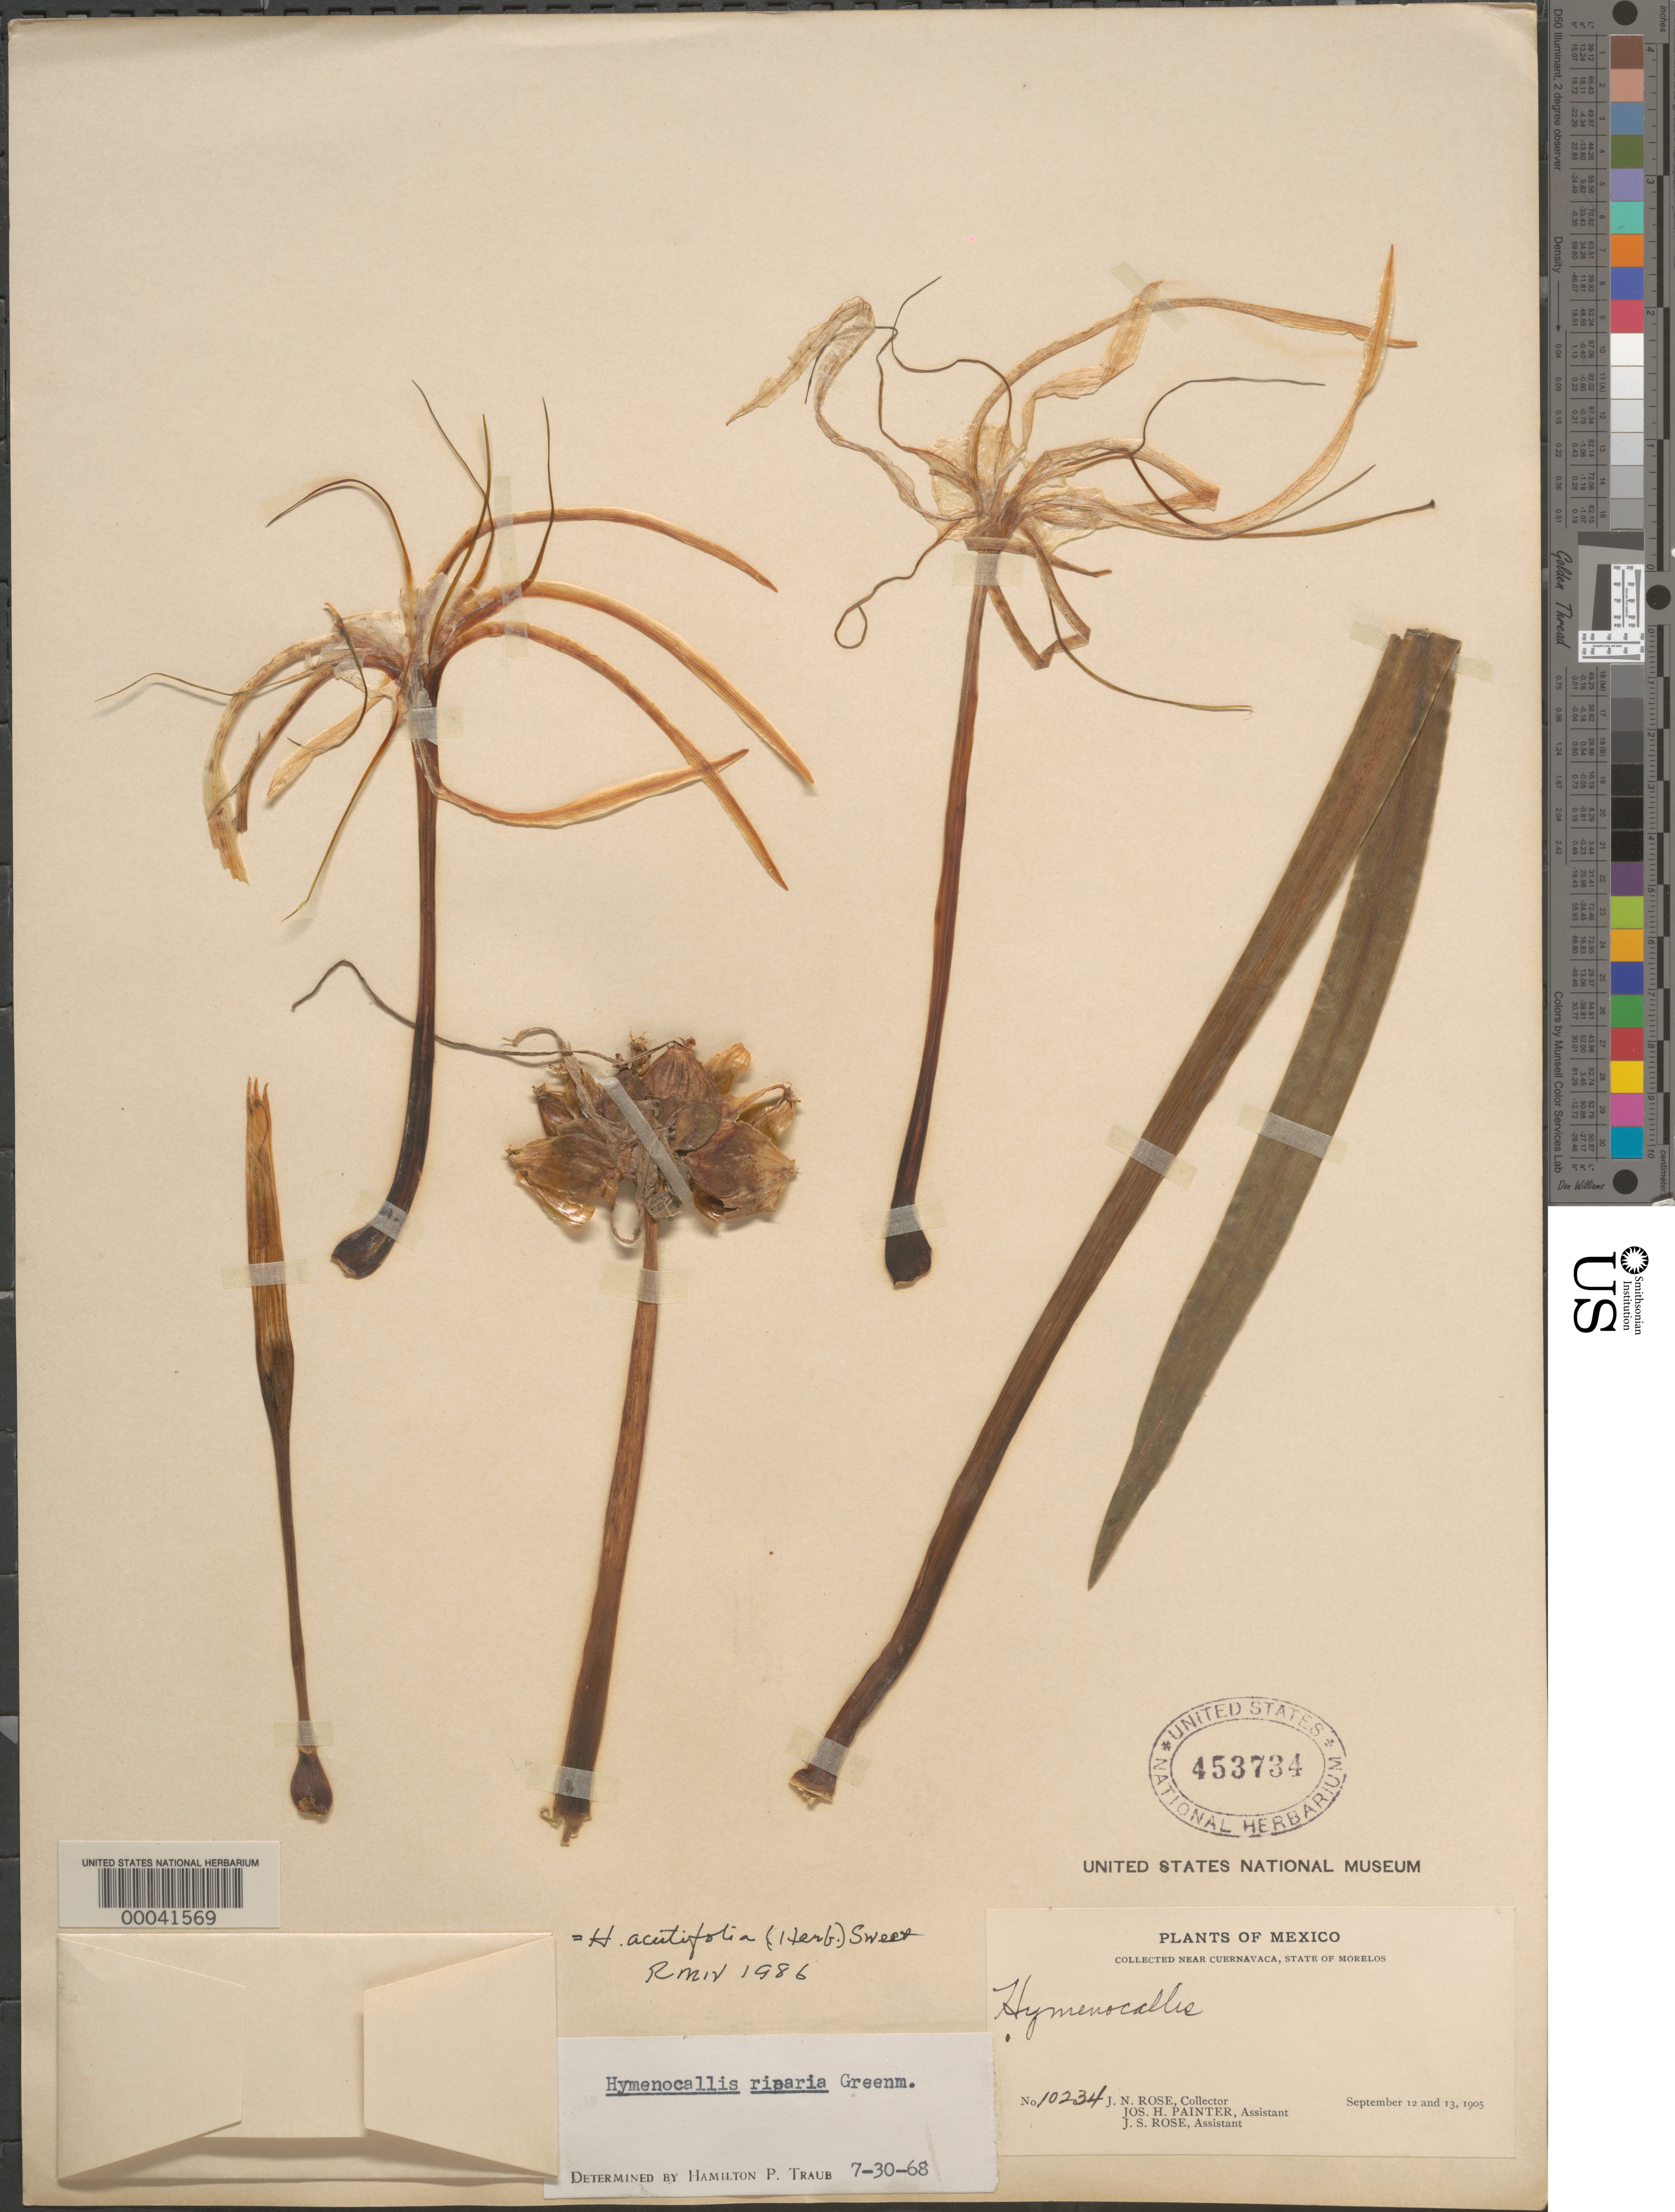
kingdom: Plantae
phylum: Tracheophyta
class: Liliopsida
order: Asparagales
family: Amaryllidaceae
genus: Hymenocallis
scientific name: Hymenocallis acutifolia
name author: (Herb.) Sweet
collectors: J. N. Rose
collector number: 10234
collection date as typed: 12 Sep 1905 to 13 Sep 1905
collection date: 1905-09-12/1905-09-13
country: Mexico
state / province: Morelos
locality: Near Cuernavaca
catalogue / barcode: US 453734